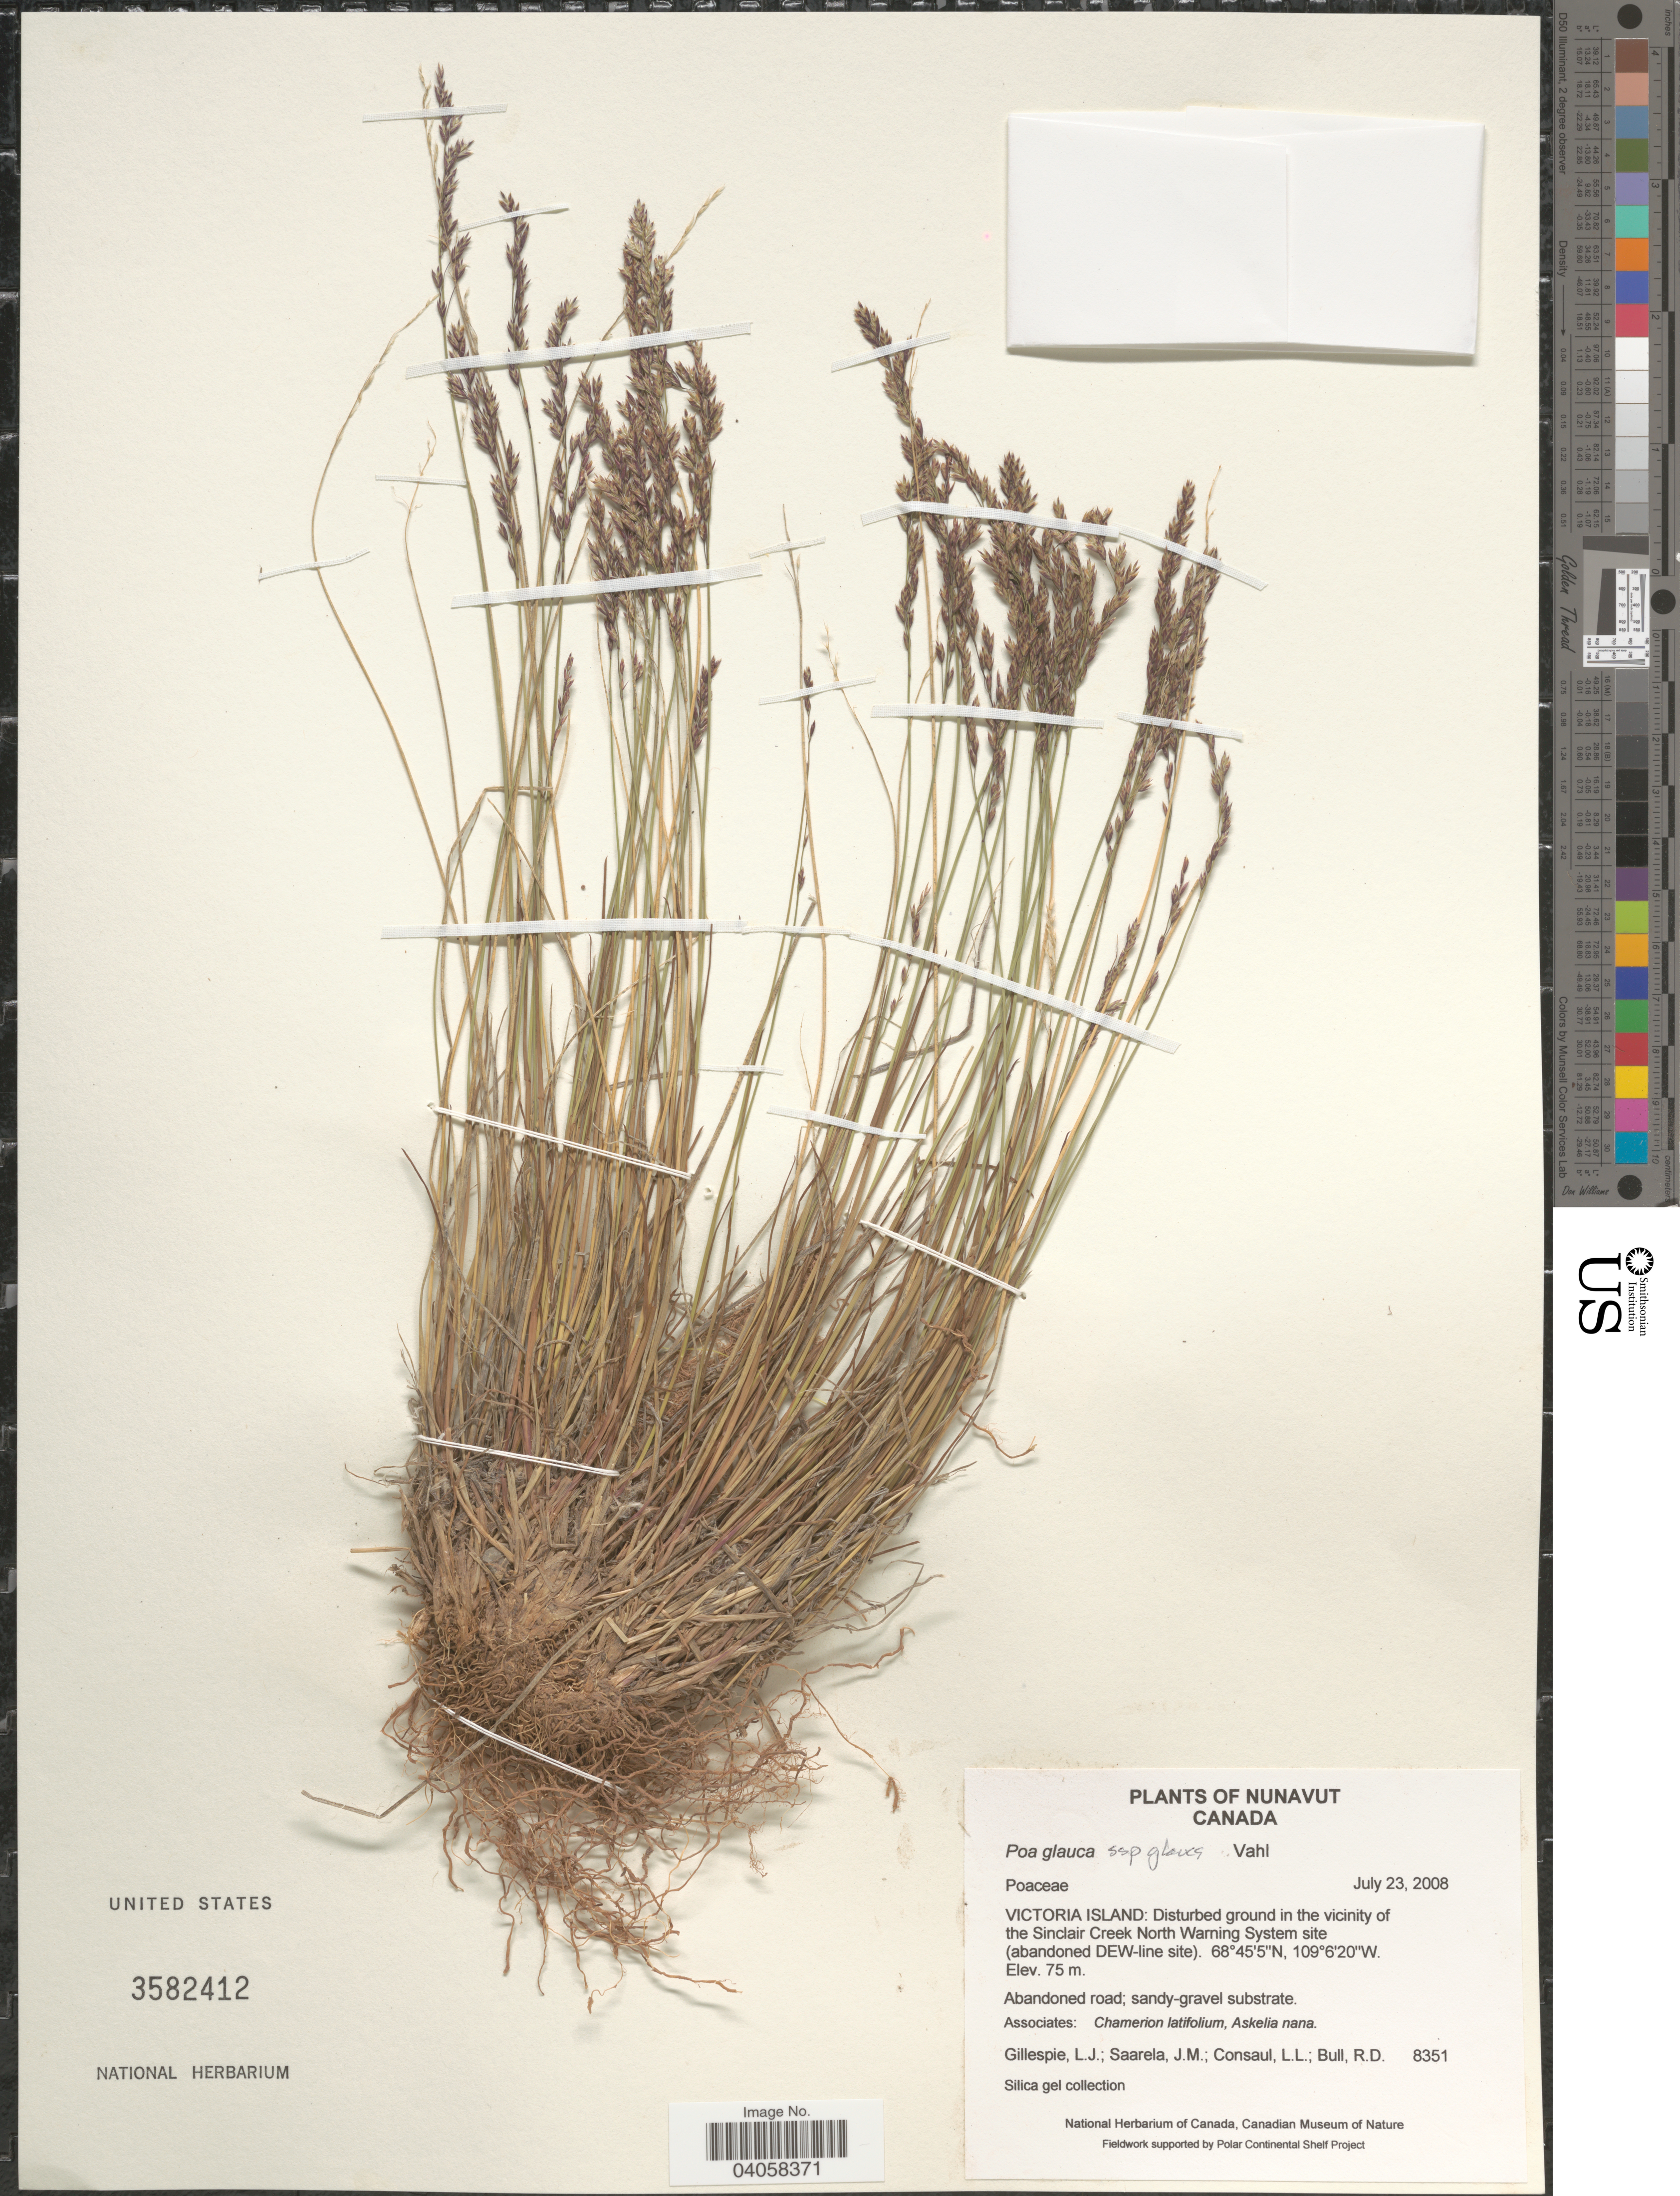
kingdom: Plantae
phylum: Tracheophyta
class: Liliopsida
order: Poales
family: Poaceae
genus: Poa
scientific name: Poa glauca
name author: Vahl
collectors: L. Gillespie, J. Saarela, L. Consaul & R. Bull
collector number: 8351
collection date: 2008-07-23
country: Canada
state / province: Nunavut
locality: Victoria Island: Disturbed ground in the vicinity of the Sinclair Creek North Warning System site (abadoned DEW-line site).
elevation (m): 75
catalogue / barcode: US 3582412